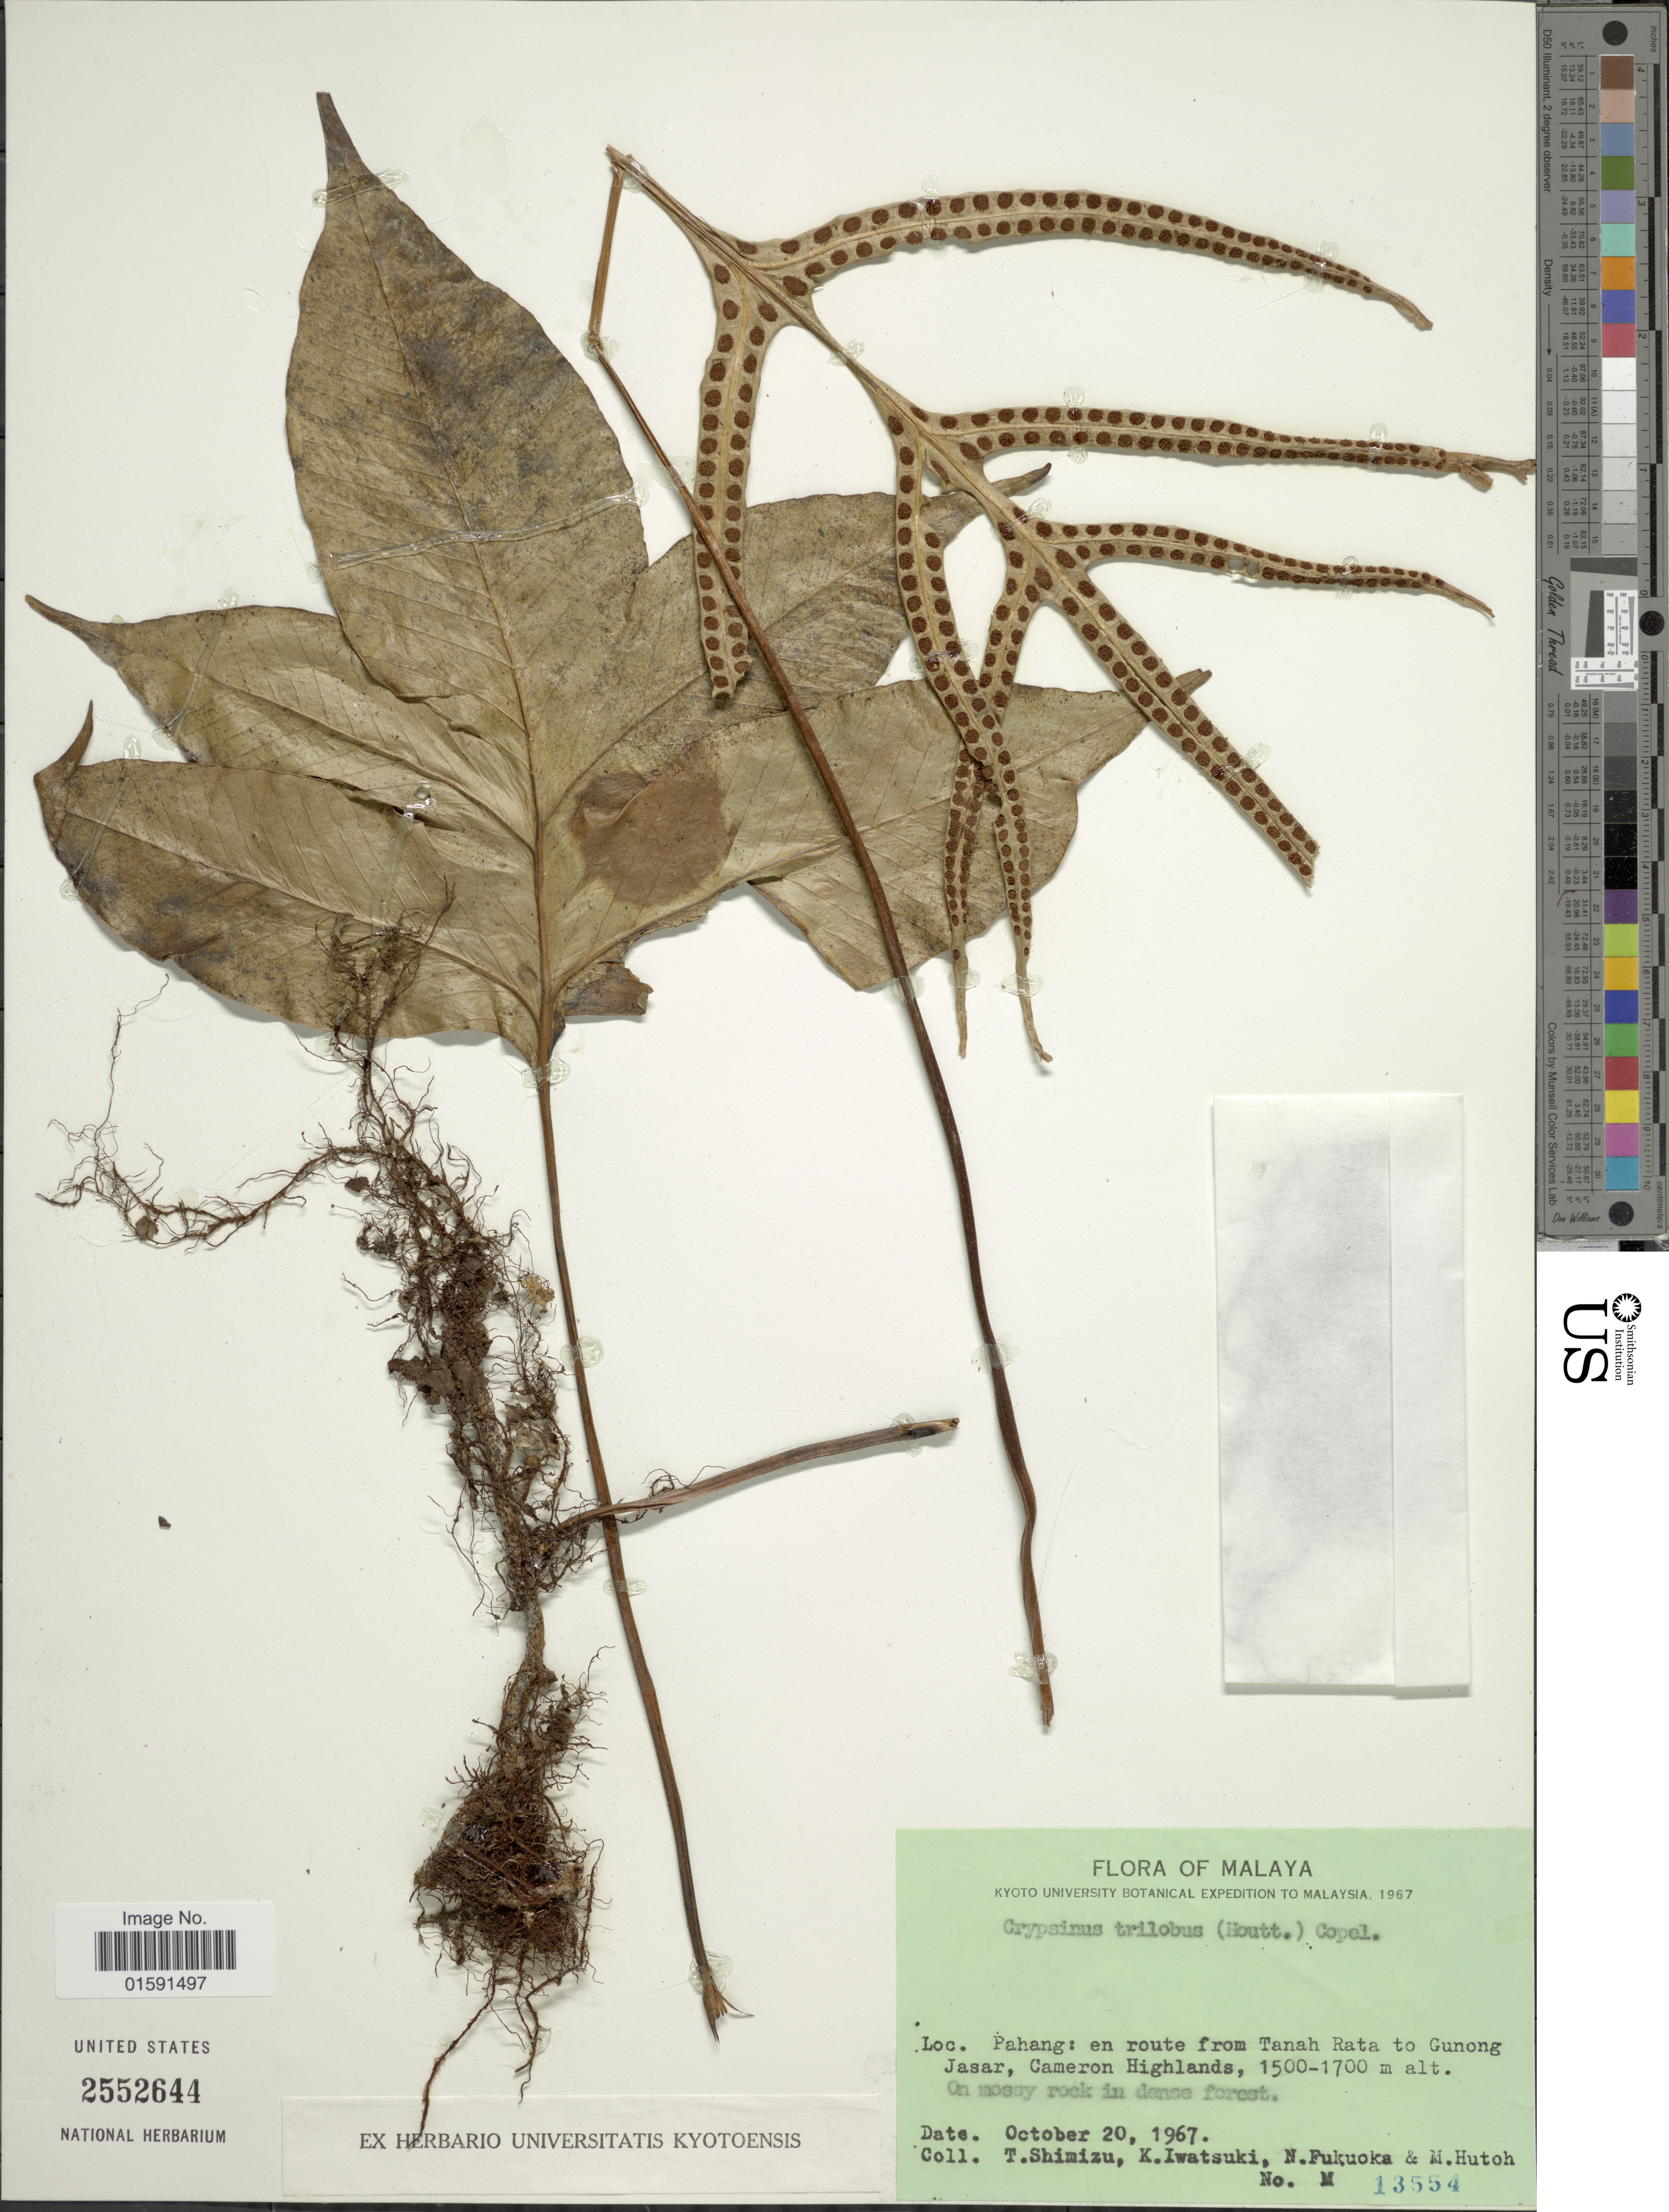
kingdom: Plantae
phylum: Tracheophyta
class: Polypodiopsida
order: Polypodiales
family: Polypodiaceae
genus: Selliguea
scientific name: Selliguea triloba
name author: (Houtt.) M.G. Price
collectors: T. Shimizu, K. Iwatsuki, N. Fukuoka & M. Hutoh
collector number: M 13554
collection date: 1967-10-20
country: Malaysia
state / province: Pahang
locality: Pahang: en route from Tanah Rata to Gunong Jasar, Cameron Highlands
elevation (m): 1500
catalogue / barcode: US 2552644